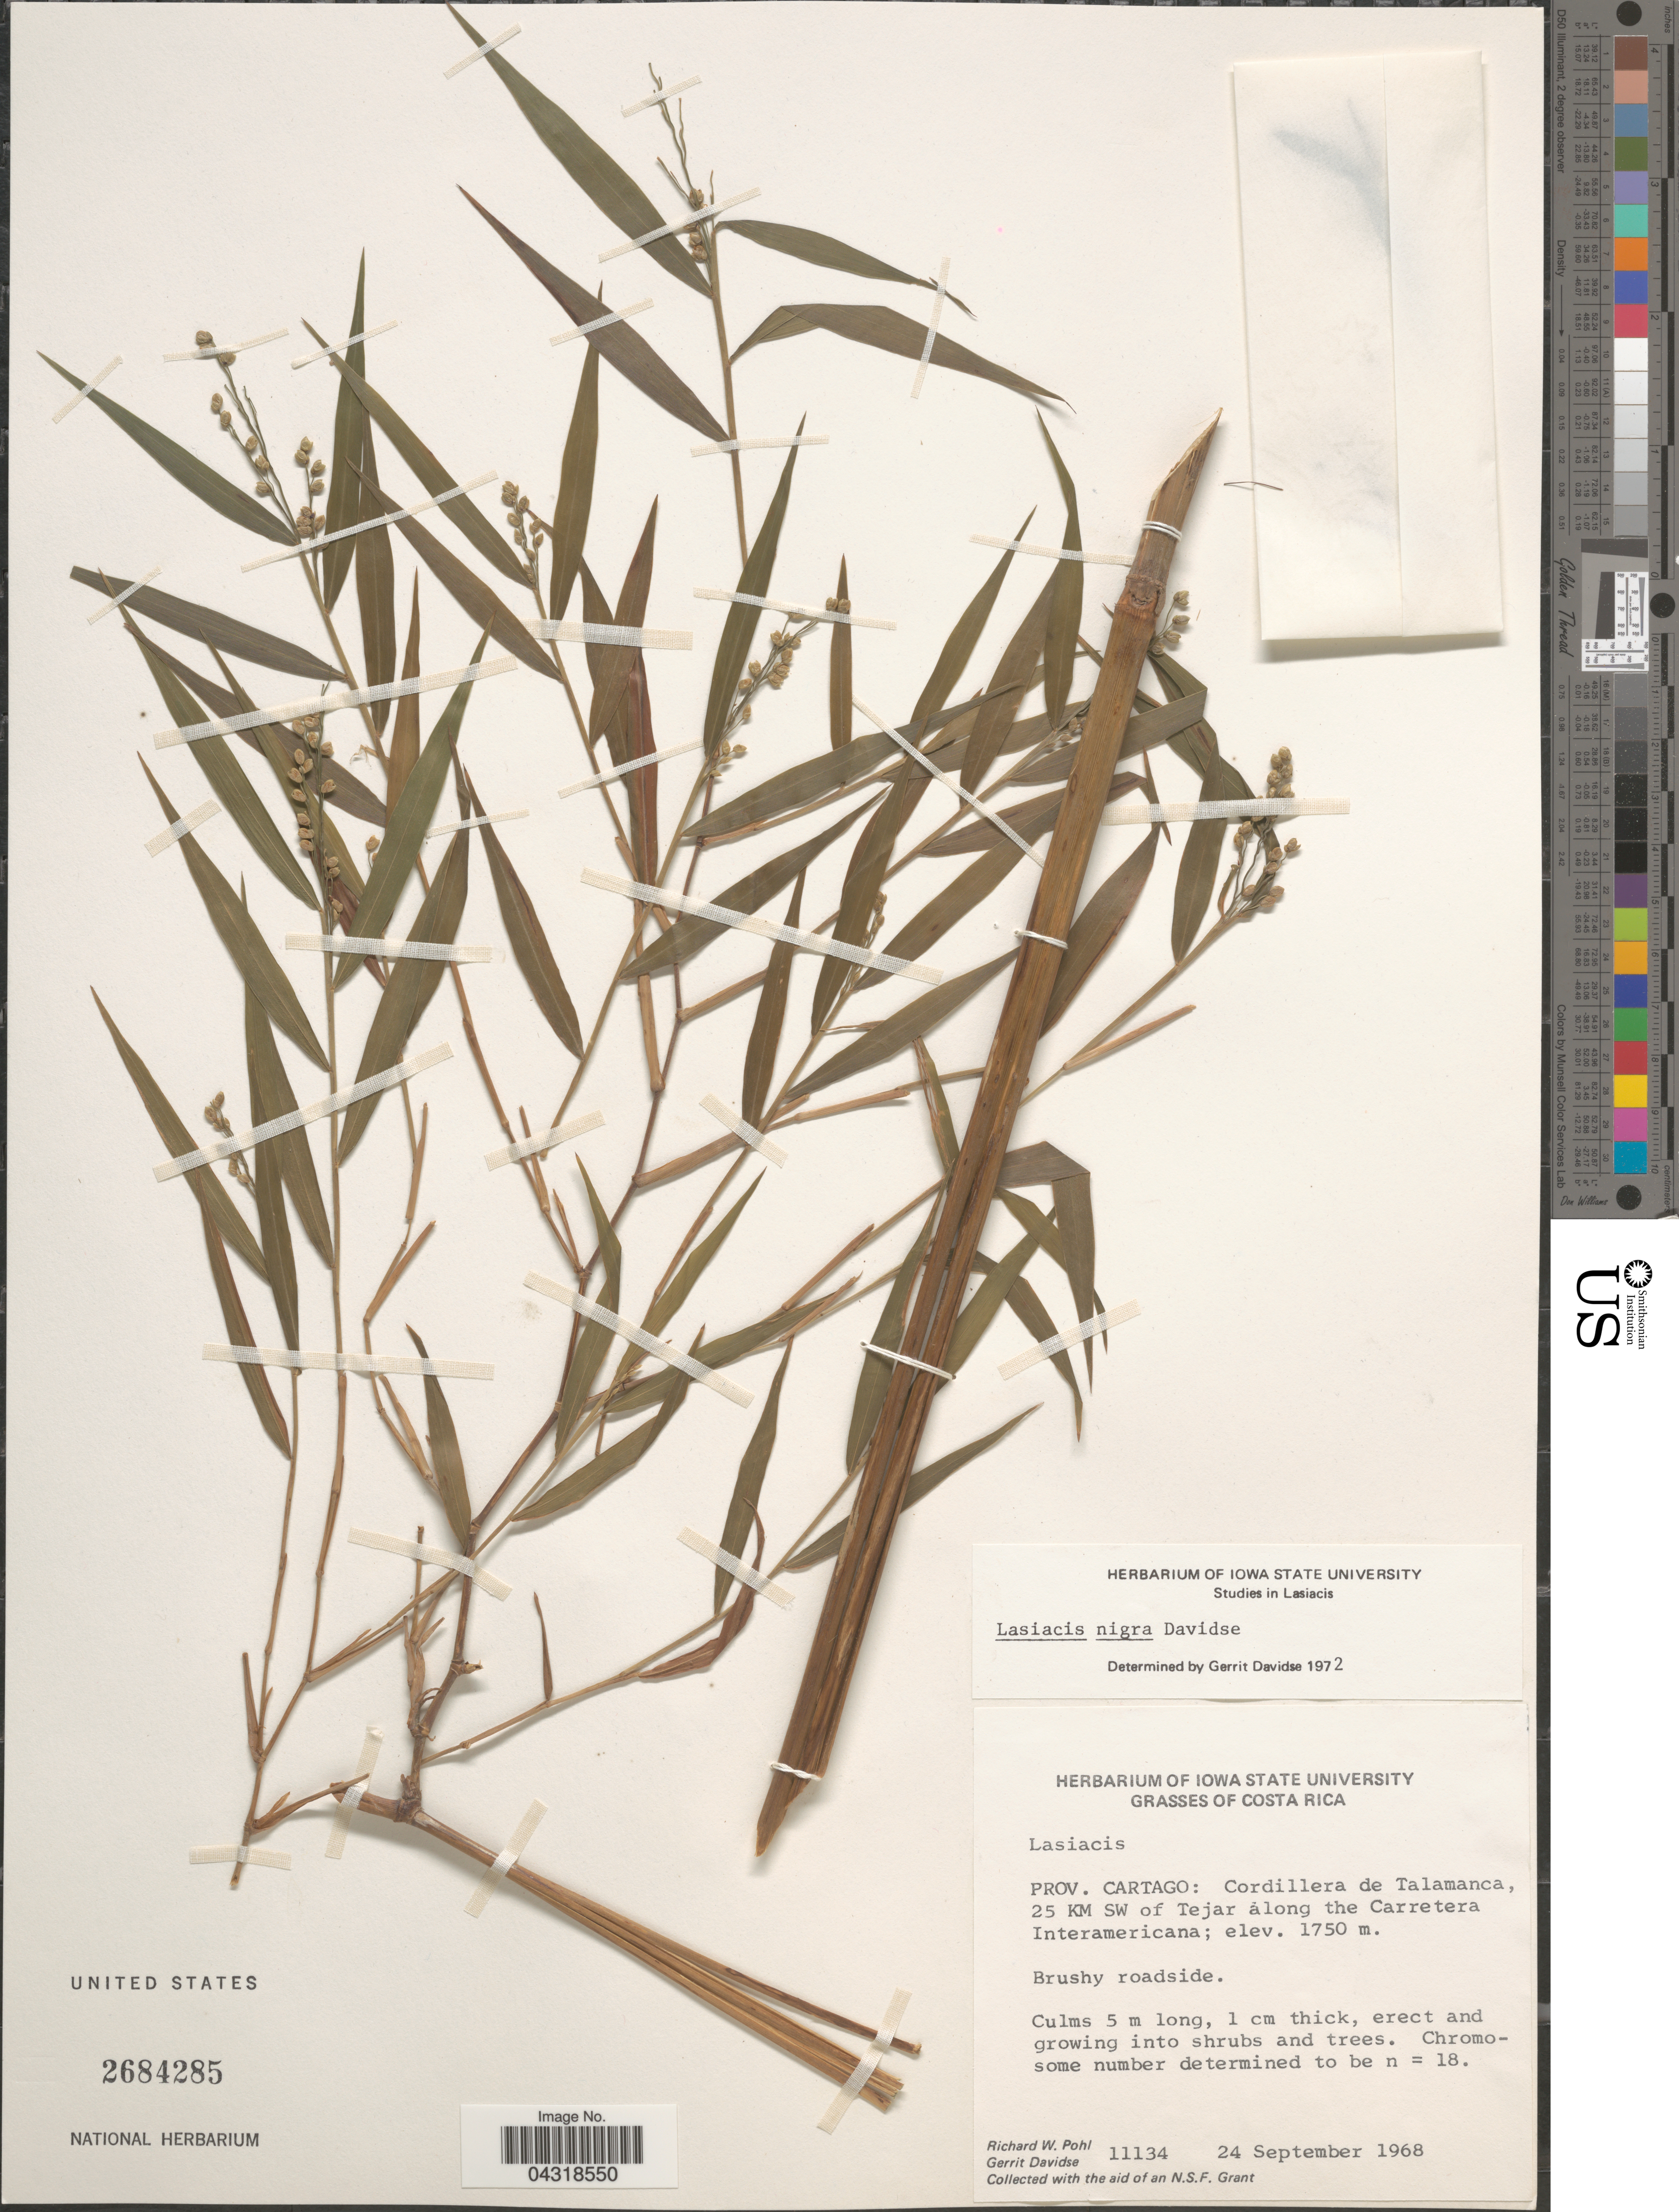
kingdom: Plantae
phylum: Tracheophyta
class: Liliopsida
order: Poales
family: Poaceae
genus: Lasiacis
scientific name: Lasiacis nigra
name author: Davidse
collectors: R. W. Pohl & G. Davidse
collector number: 11134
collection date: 1968-09-24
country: Costa Rica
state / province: Cartago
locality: Cordillera de Talamanca, 25 KM SW of Tejar along the Carretera Interamericana.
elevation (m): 1750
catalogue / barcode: US 2684285